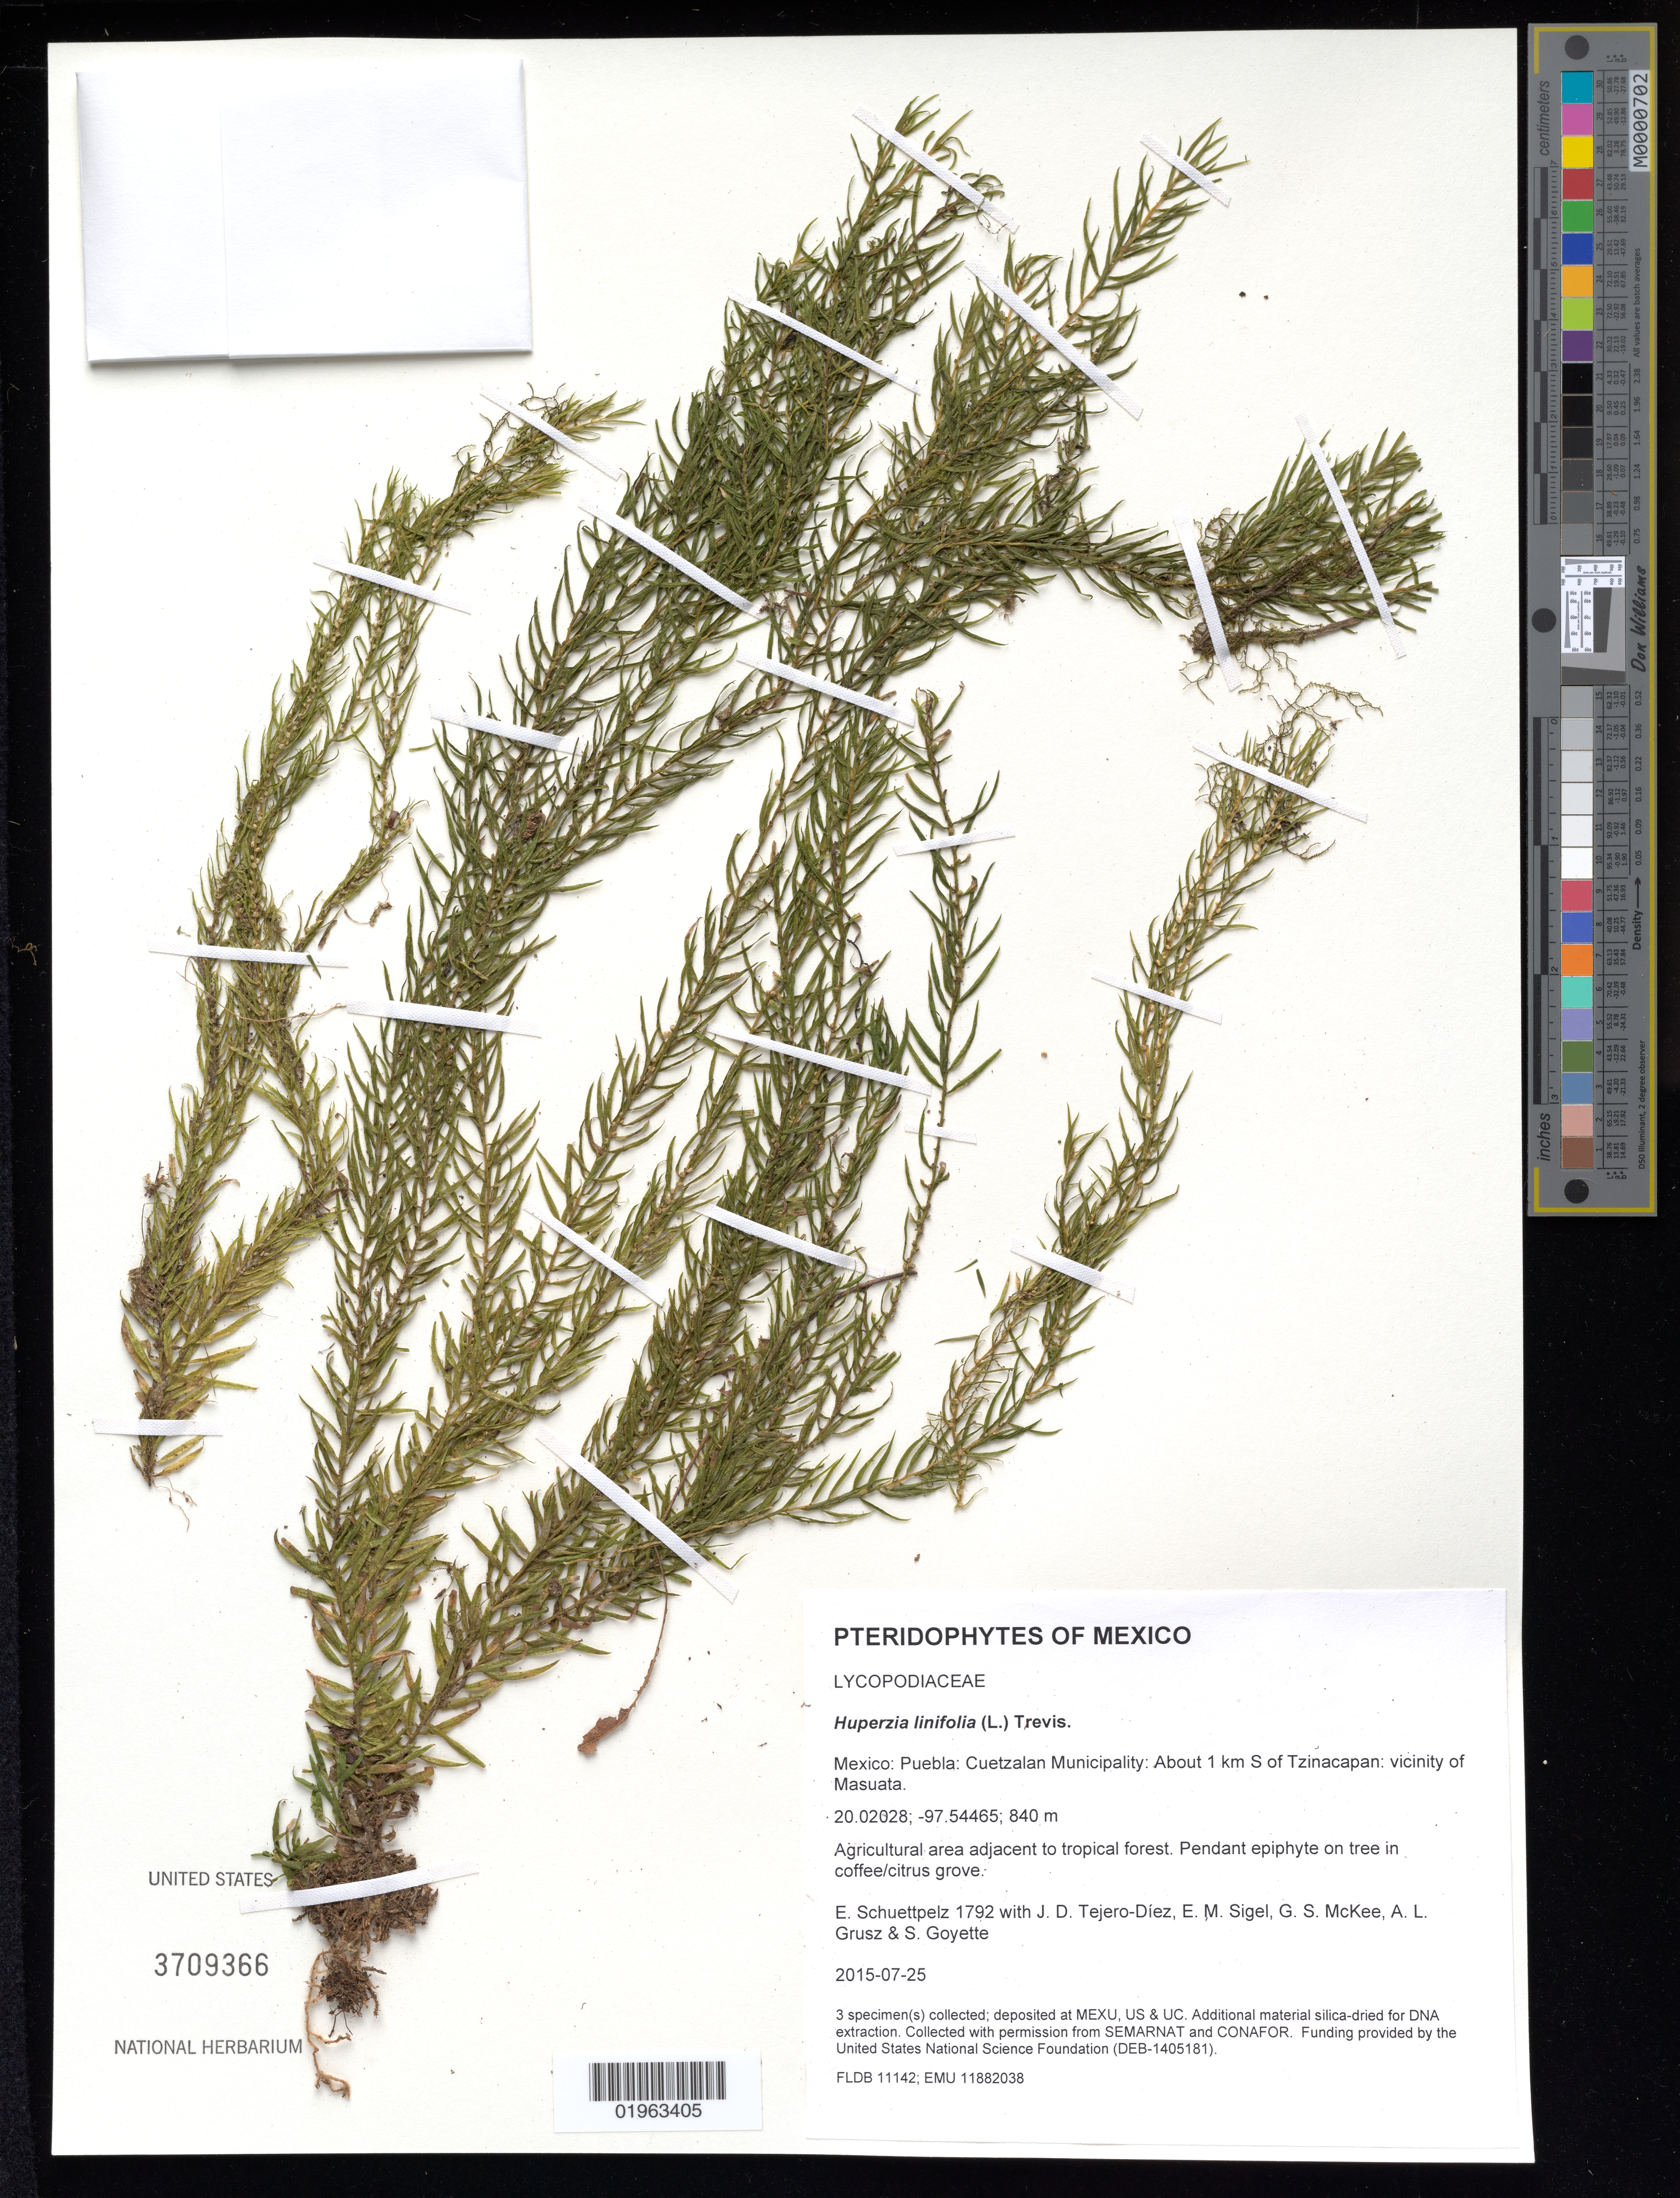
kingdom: Plantae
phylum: Tracheophyta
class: Lycopodiopsida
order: Lycopodiales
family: Lycopodiaceae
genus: Huperzia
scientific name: Huperzia linifolia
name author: (L.) Trevis.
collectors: E. Schuettpelz, D. Tejero-Díez, E. M. Sigel, G. S. McKee & A. Grusz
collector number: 1792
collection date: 2015-07-25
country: Mexico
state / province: Puebla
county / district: Cuetzalan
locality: About 1 km S of Tzinacapan: vicinity of Masuata.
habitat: Agricultural area adjacent to tropical forest.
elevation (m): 840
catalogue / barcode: US 3709366